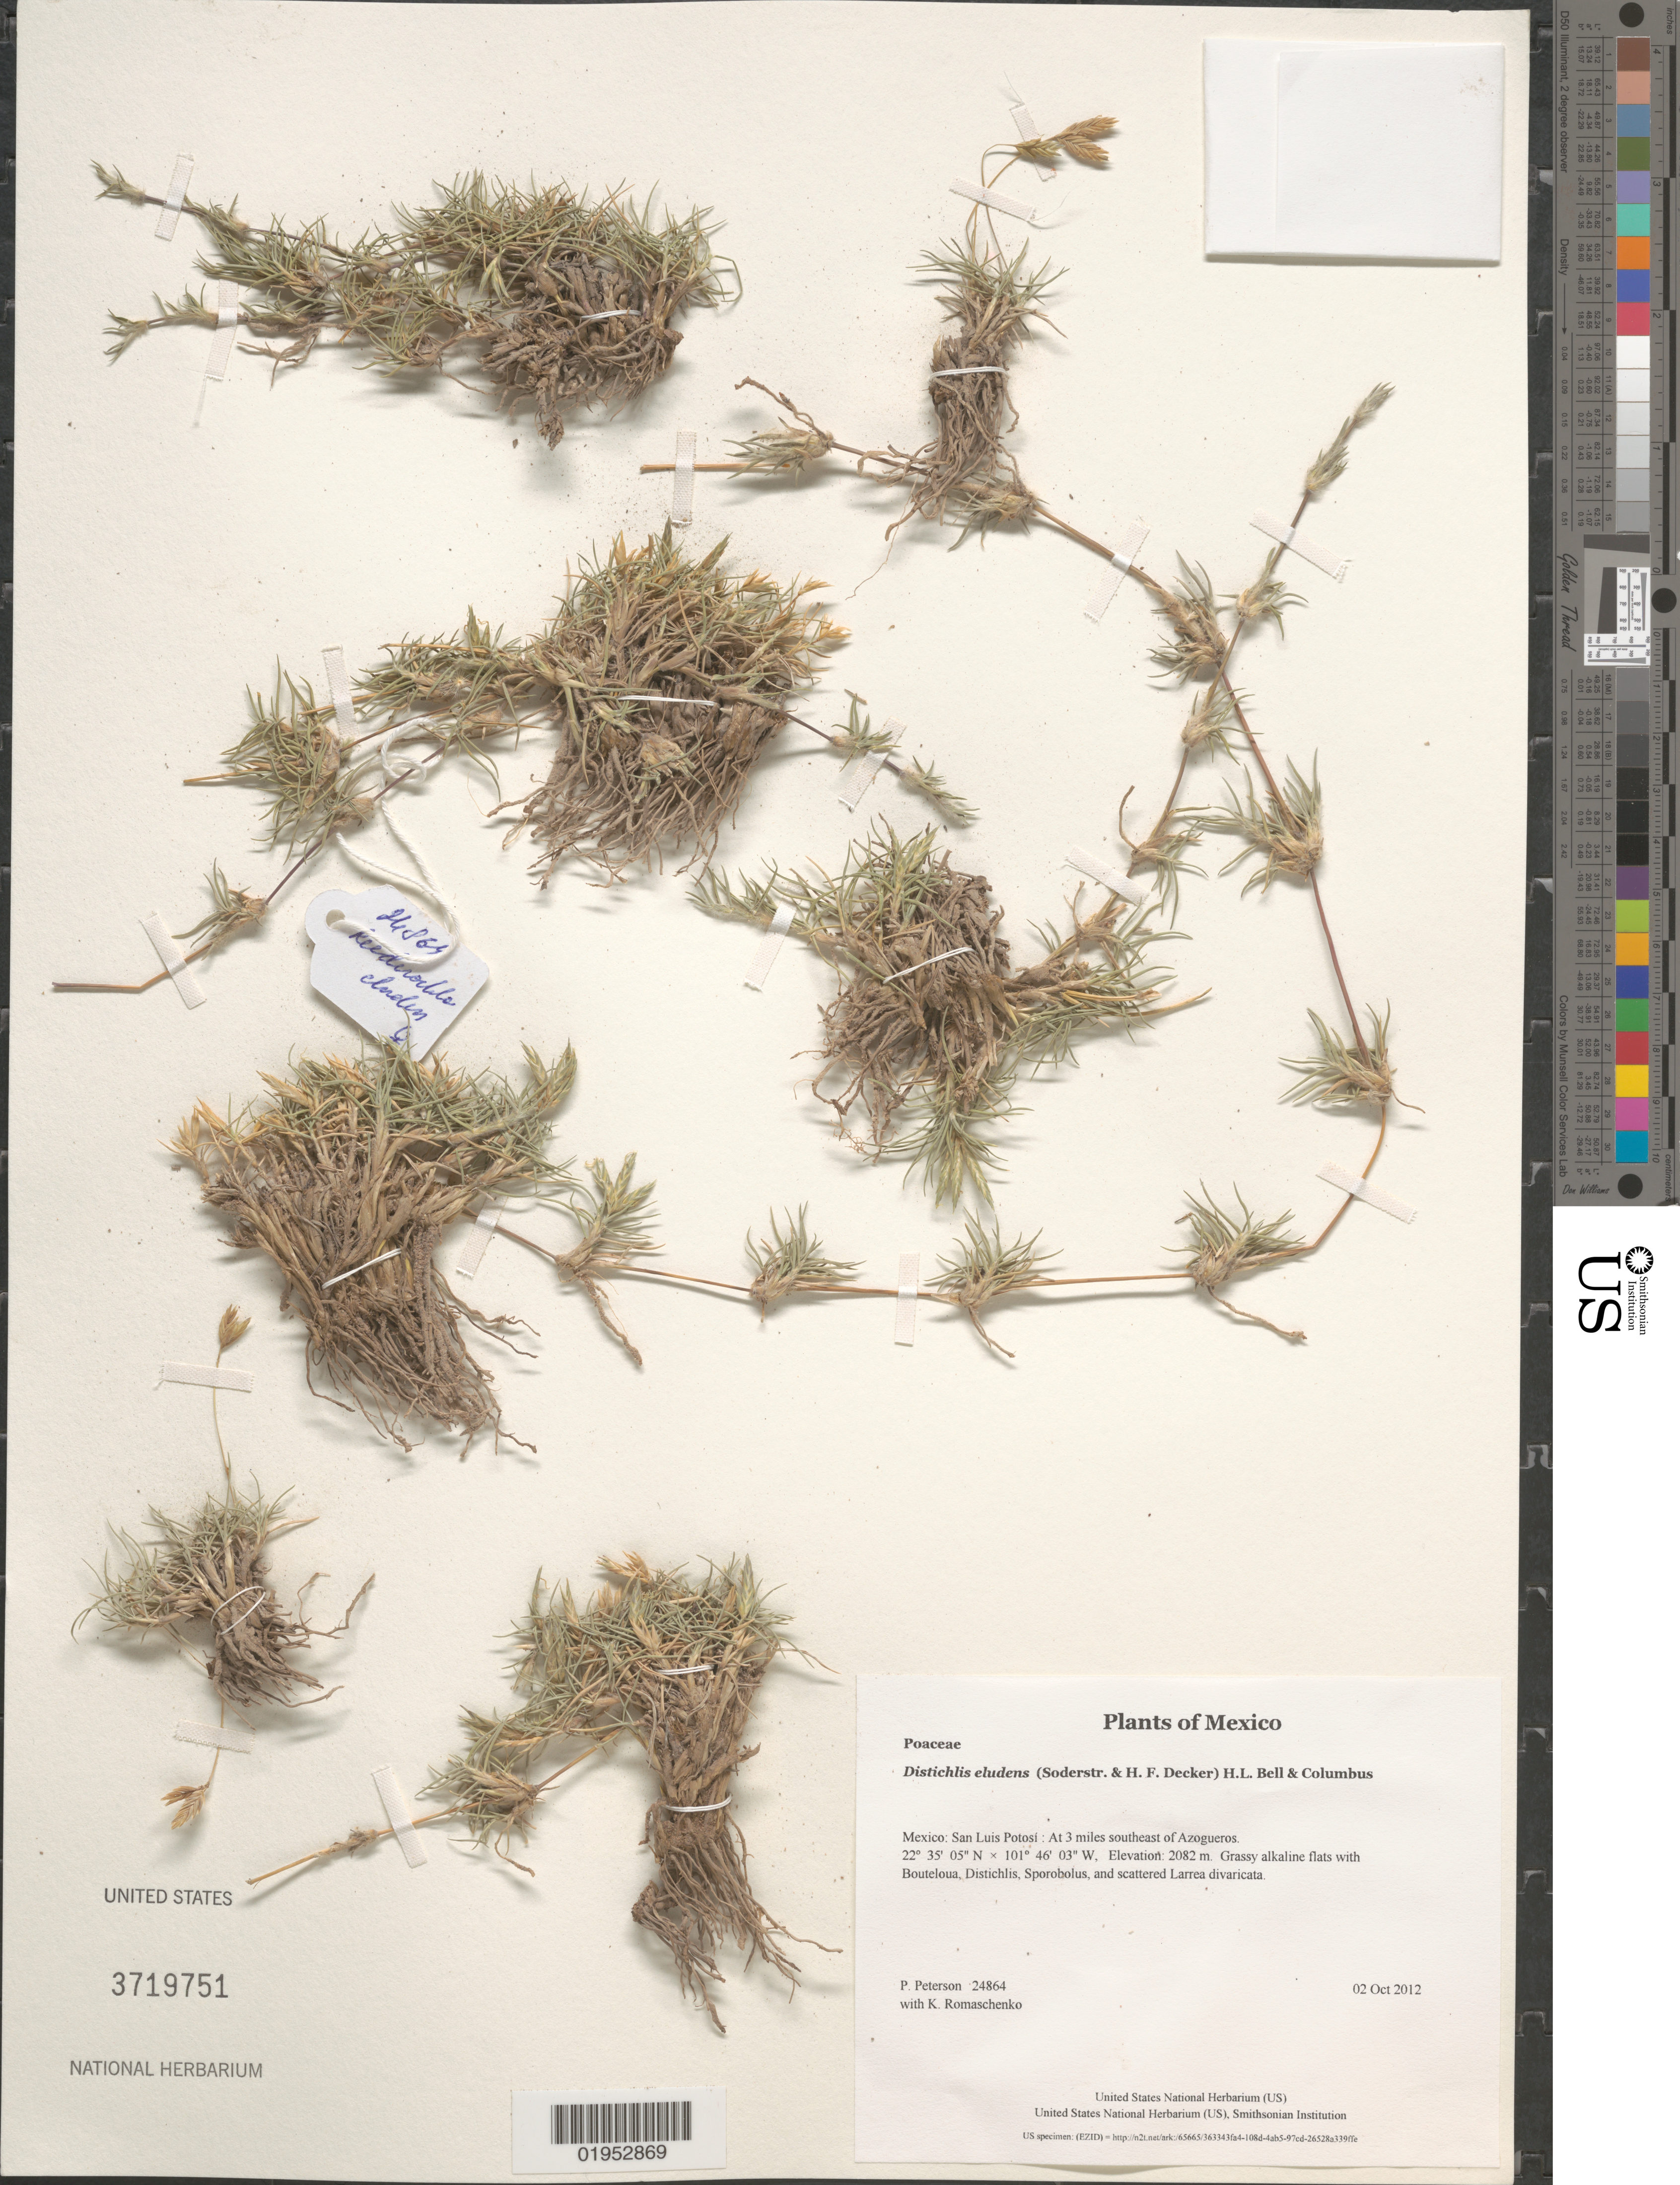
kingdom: Plantae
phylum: Tracheophyta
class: Liliopsida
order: Poales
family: Poaceae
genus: Distichlis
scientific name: Distichlis eludens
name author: (Soderstr. & H. F. Decker) H.L. Bell & Columbus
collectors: P. M. Peterson & K. Romaschenko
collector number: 24864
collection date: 2012-10-02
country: Mexico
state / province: San Luis Potosí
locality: At 3 miles southeast of Azogueros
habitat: Grassy alkaline flats with Bouteloua, Distichlis, Sporobolus, and scattered Larrea divaricata.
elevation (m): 2082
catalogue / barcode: US 3719751